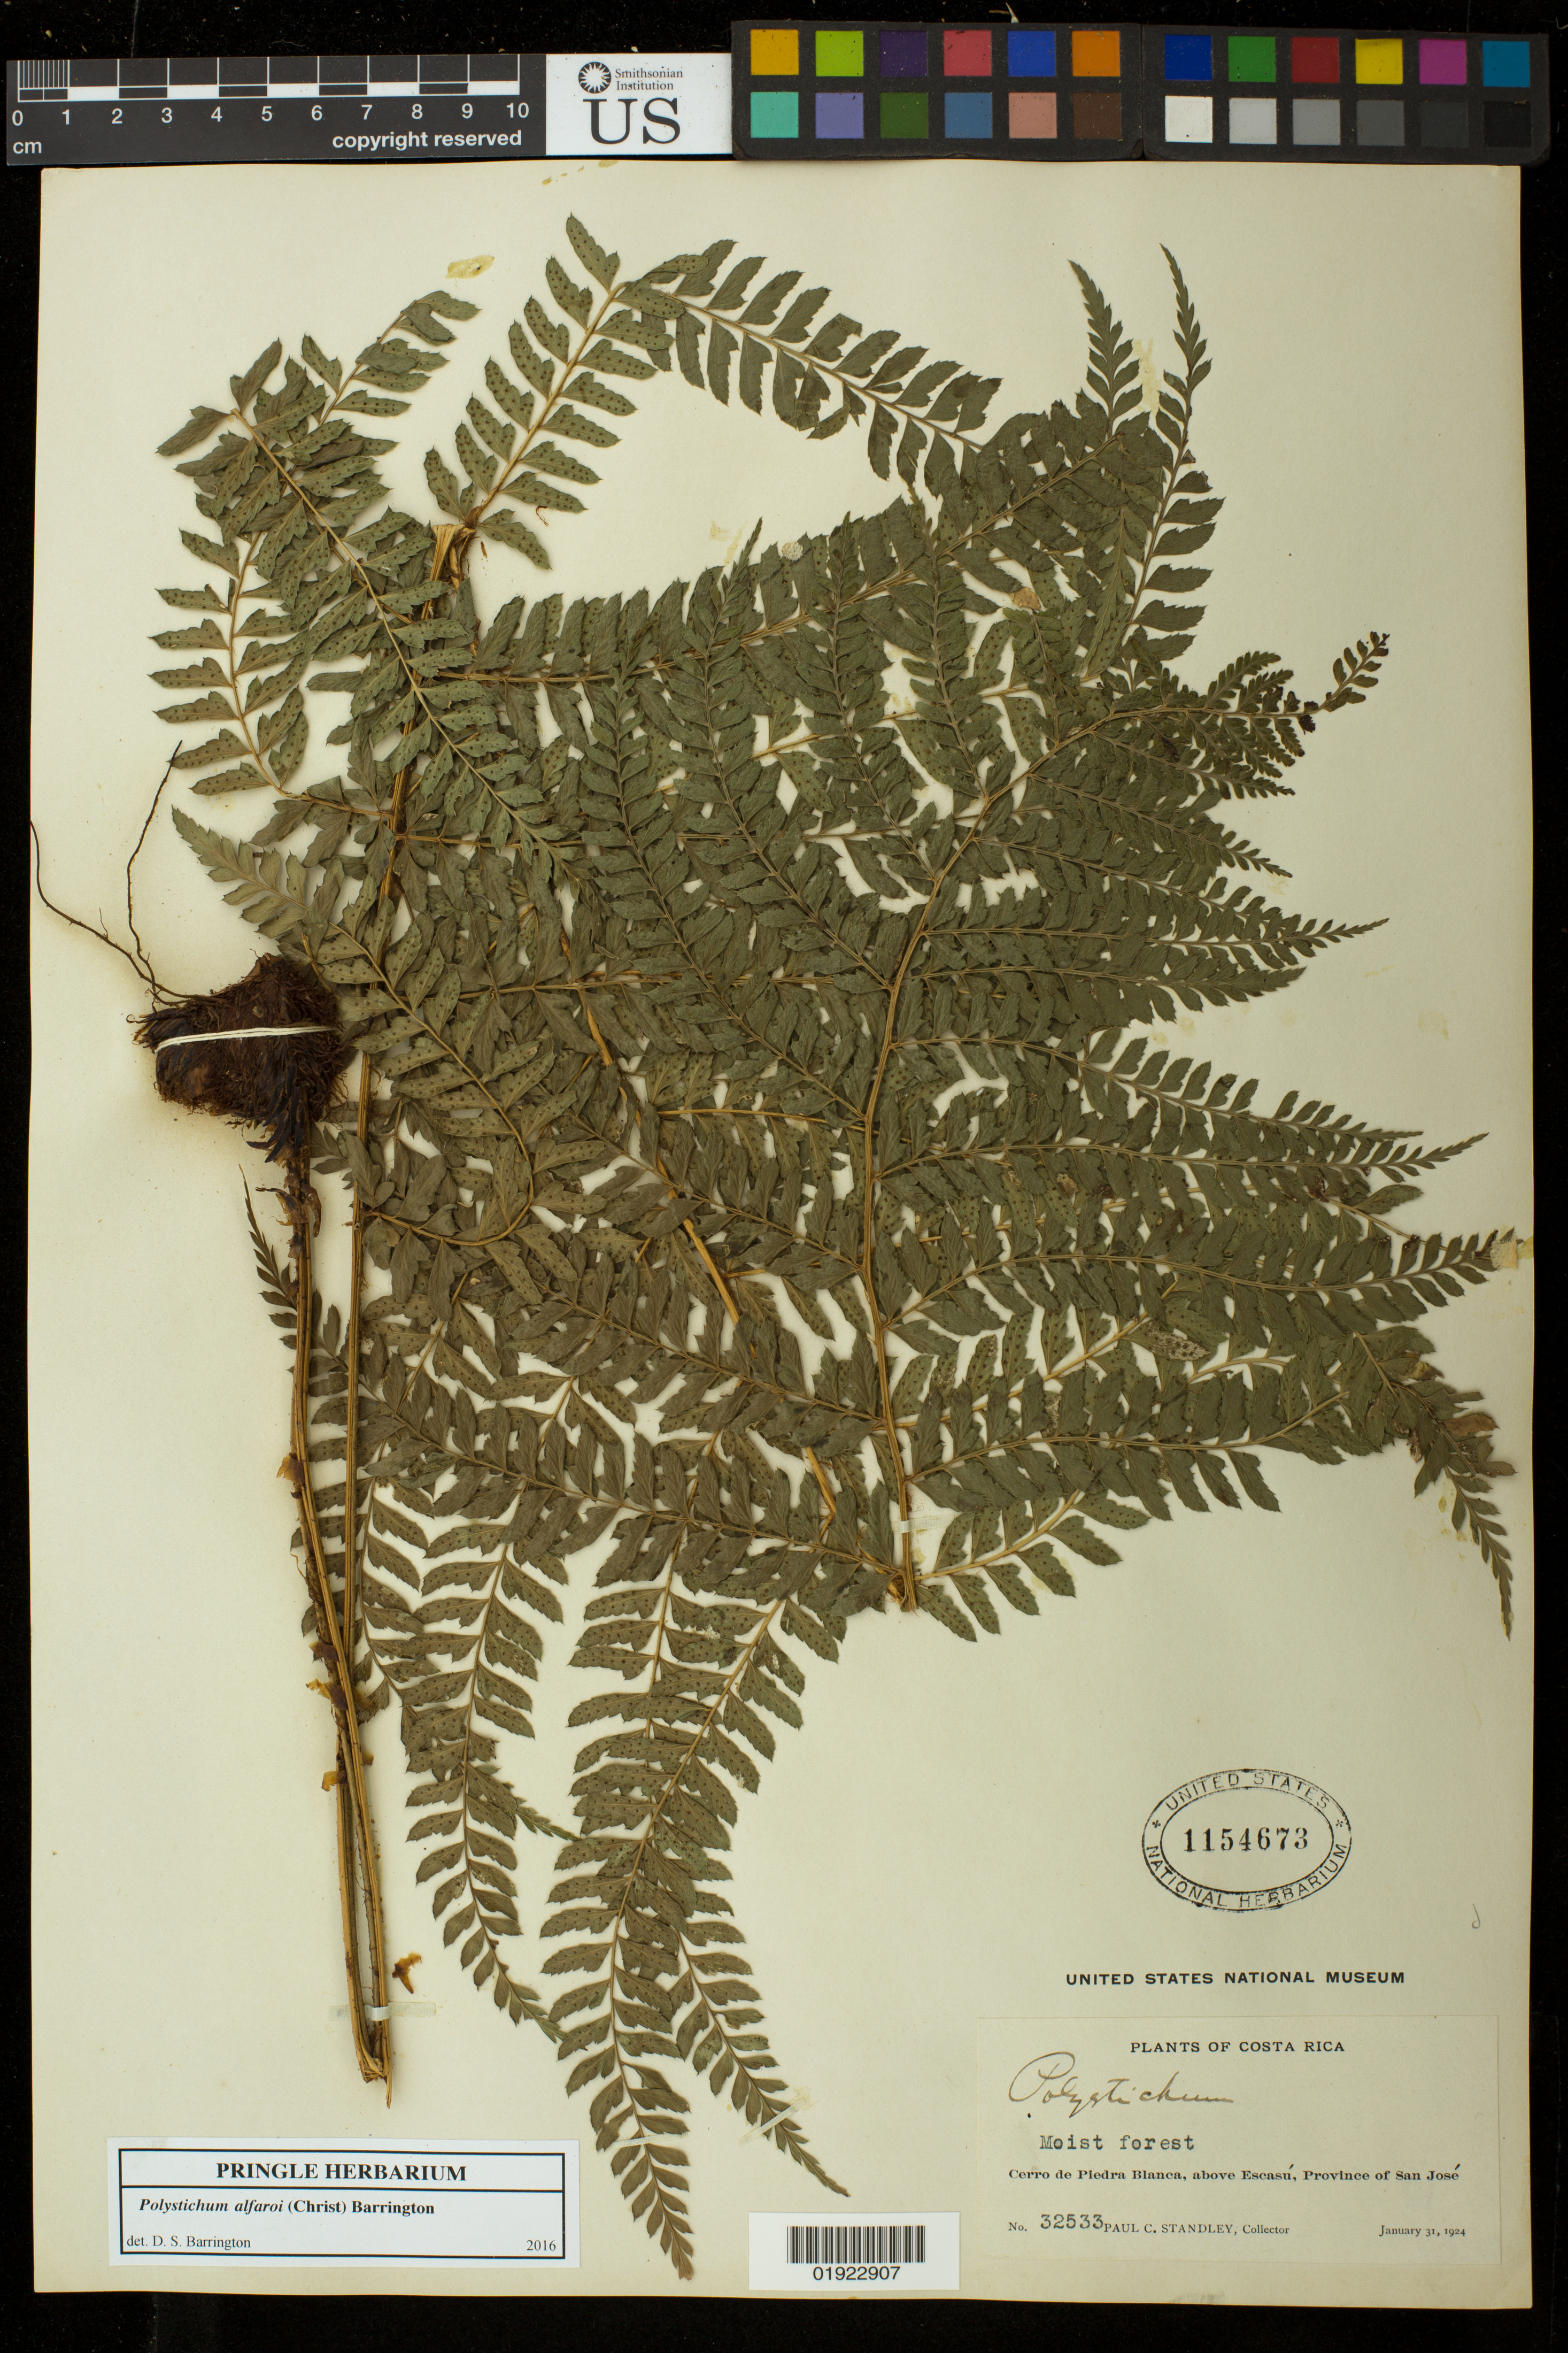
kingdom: Plantae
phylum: Tracheophyta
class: Polypodiopsida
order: Polypodiales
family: Dryopteridaceae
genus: Polystichum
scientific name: Polystichum alfaroi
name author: (Christ) Barrington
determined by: Barrington, D. S., Curator (VT), University of Vermont (UNITED STATES)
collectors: P. C. Standley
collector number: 32533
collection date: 1924-01-31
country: Costa Rica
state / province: San José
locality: Cerro de Piedra Blanca, above Escasu.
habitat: Moist forest.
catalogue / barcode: US 1154673